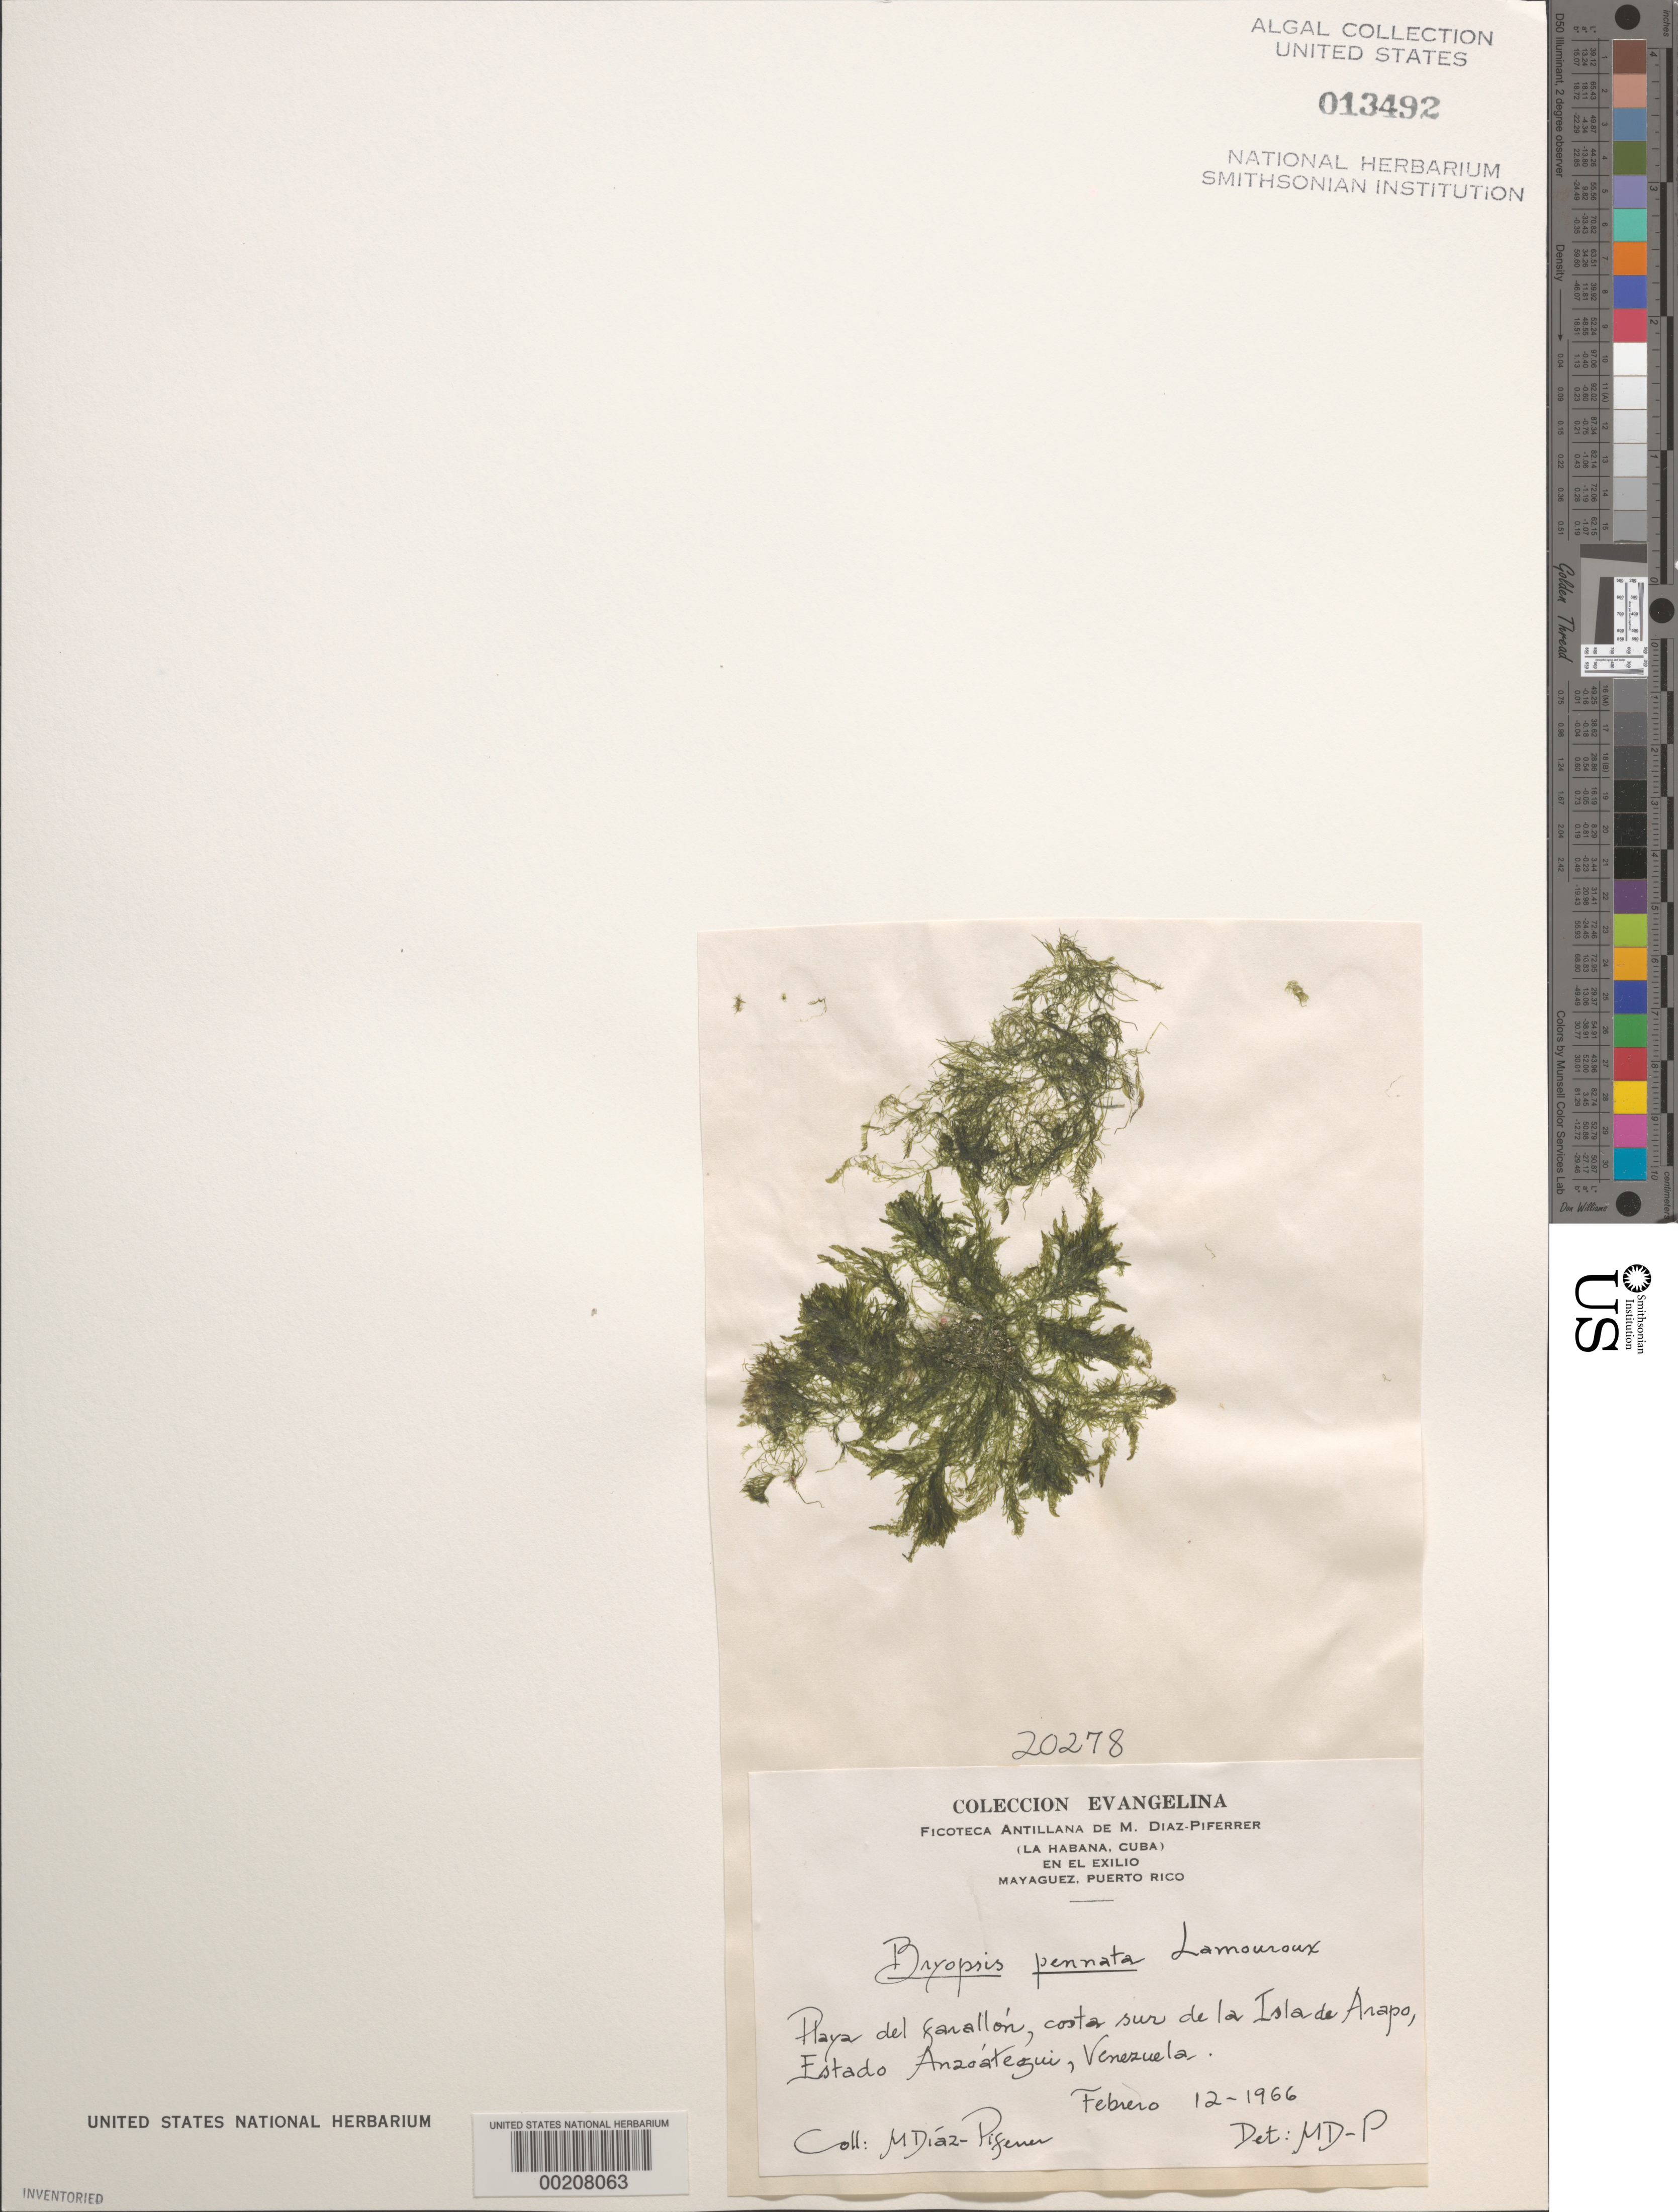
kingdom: Plantae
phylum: Chlorophyta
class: Ulvophyceae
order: Bryopsidales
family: Bryopsidaceae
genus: Bryopsis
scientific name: Bryopsis pennata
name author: J.V.Lamouroux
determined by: Diaz-Piferrer, M.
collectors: M. Diaz-Piferrer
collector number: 20278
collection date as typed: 12 Feb 1966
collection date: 1966-02-12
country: Venezuela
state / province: Anzoategui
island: Isla Arapo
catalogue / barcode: US 13492